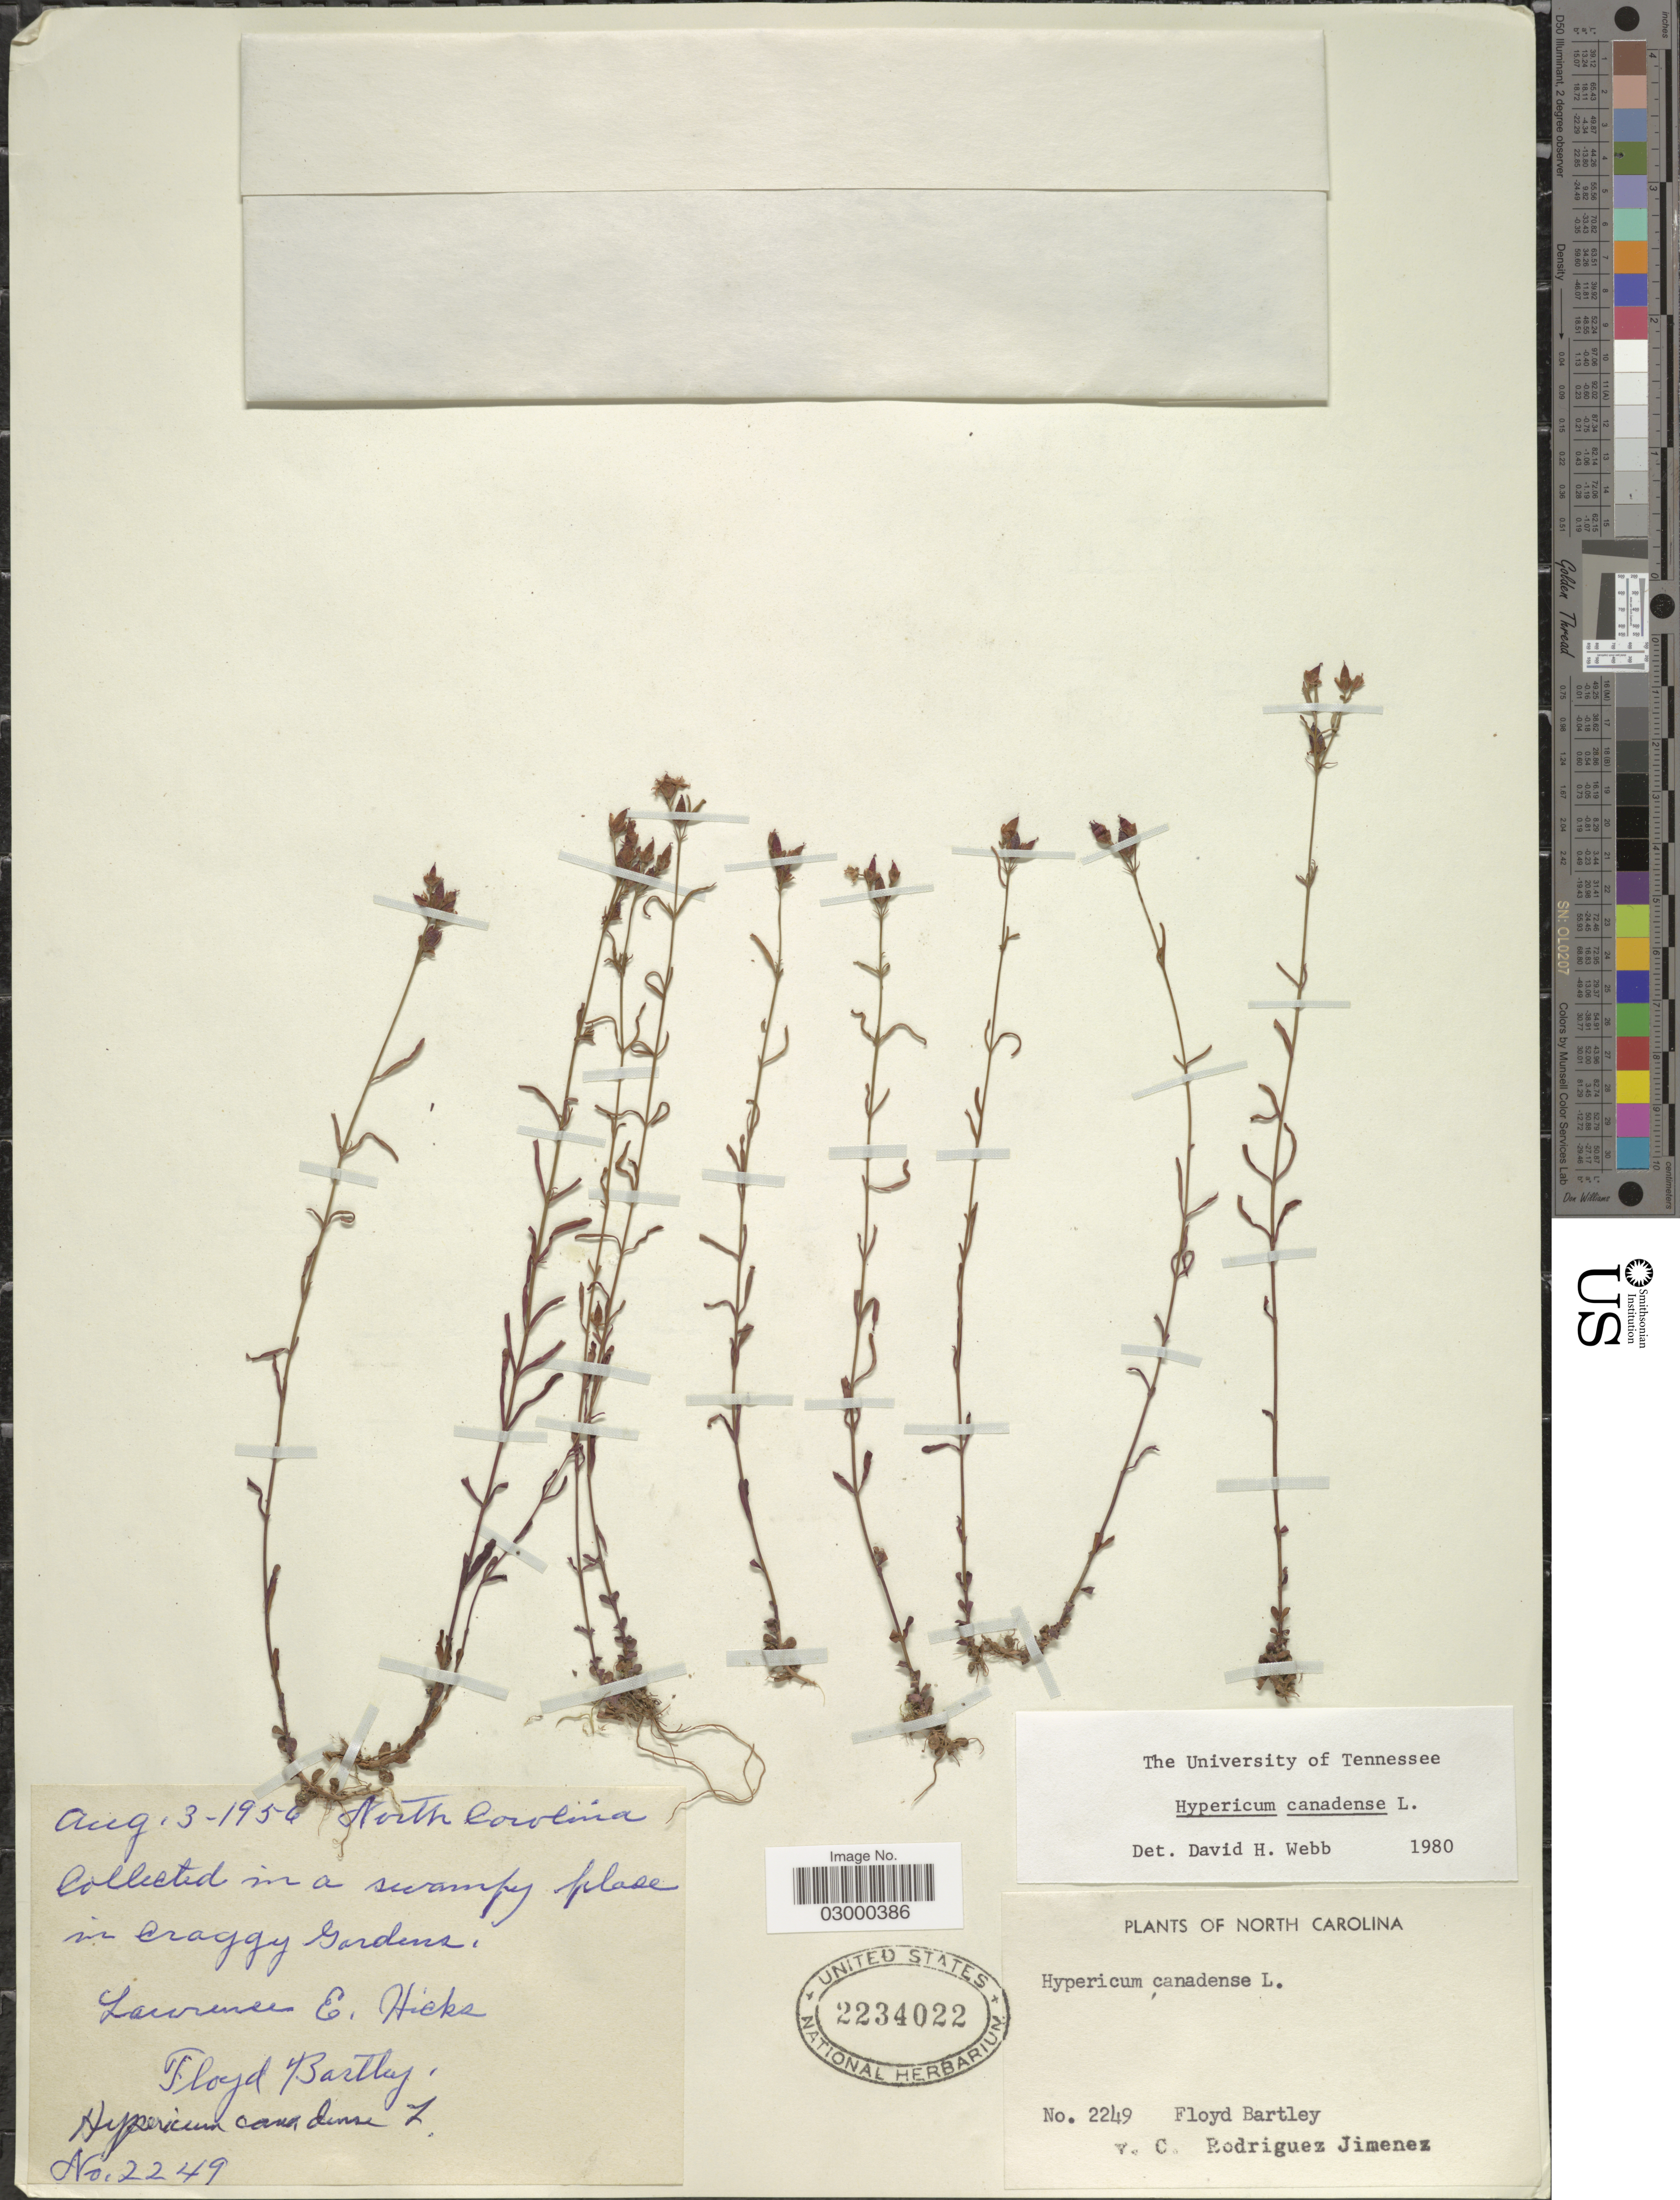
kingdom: Plantae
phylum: Tracheophyta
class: Magnoliopsida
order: Malpighiales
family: Hypericaceae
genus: Hypericum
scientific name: Hypericum canadense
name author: L.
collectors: L. E. Hicks & F. Bartley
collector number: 2249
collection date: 1950-08-03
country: United States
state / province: North Carolina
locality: Swampy place in craggy Gardens.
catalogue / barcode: US 2224022